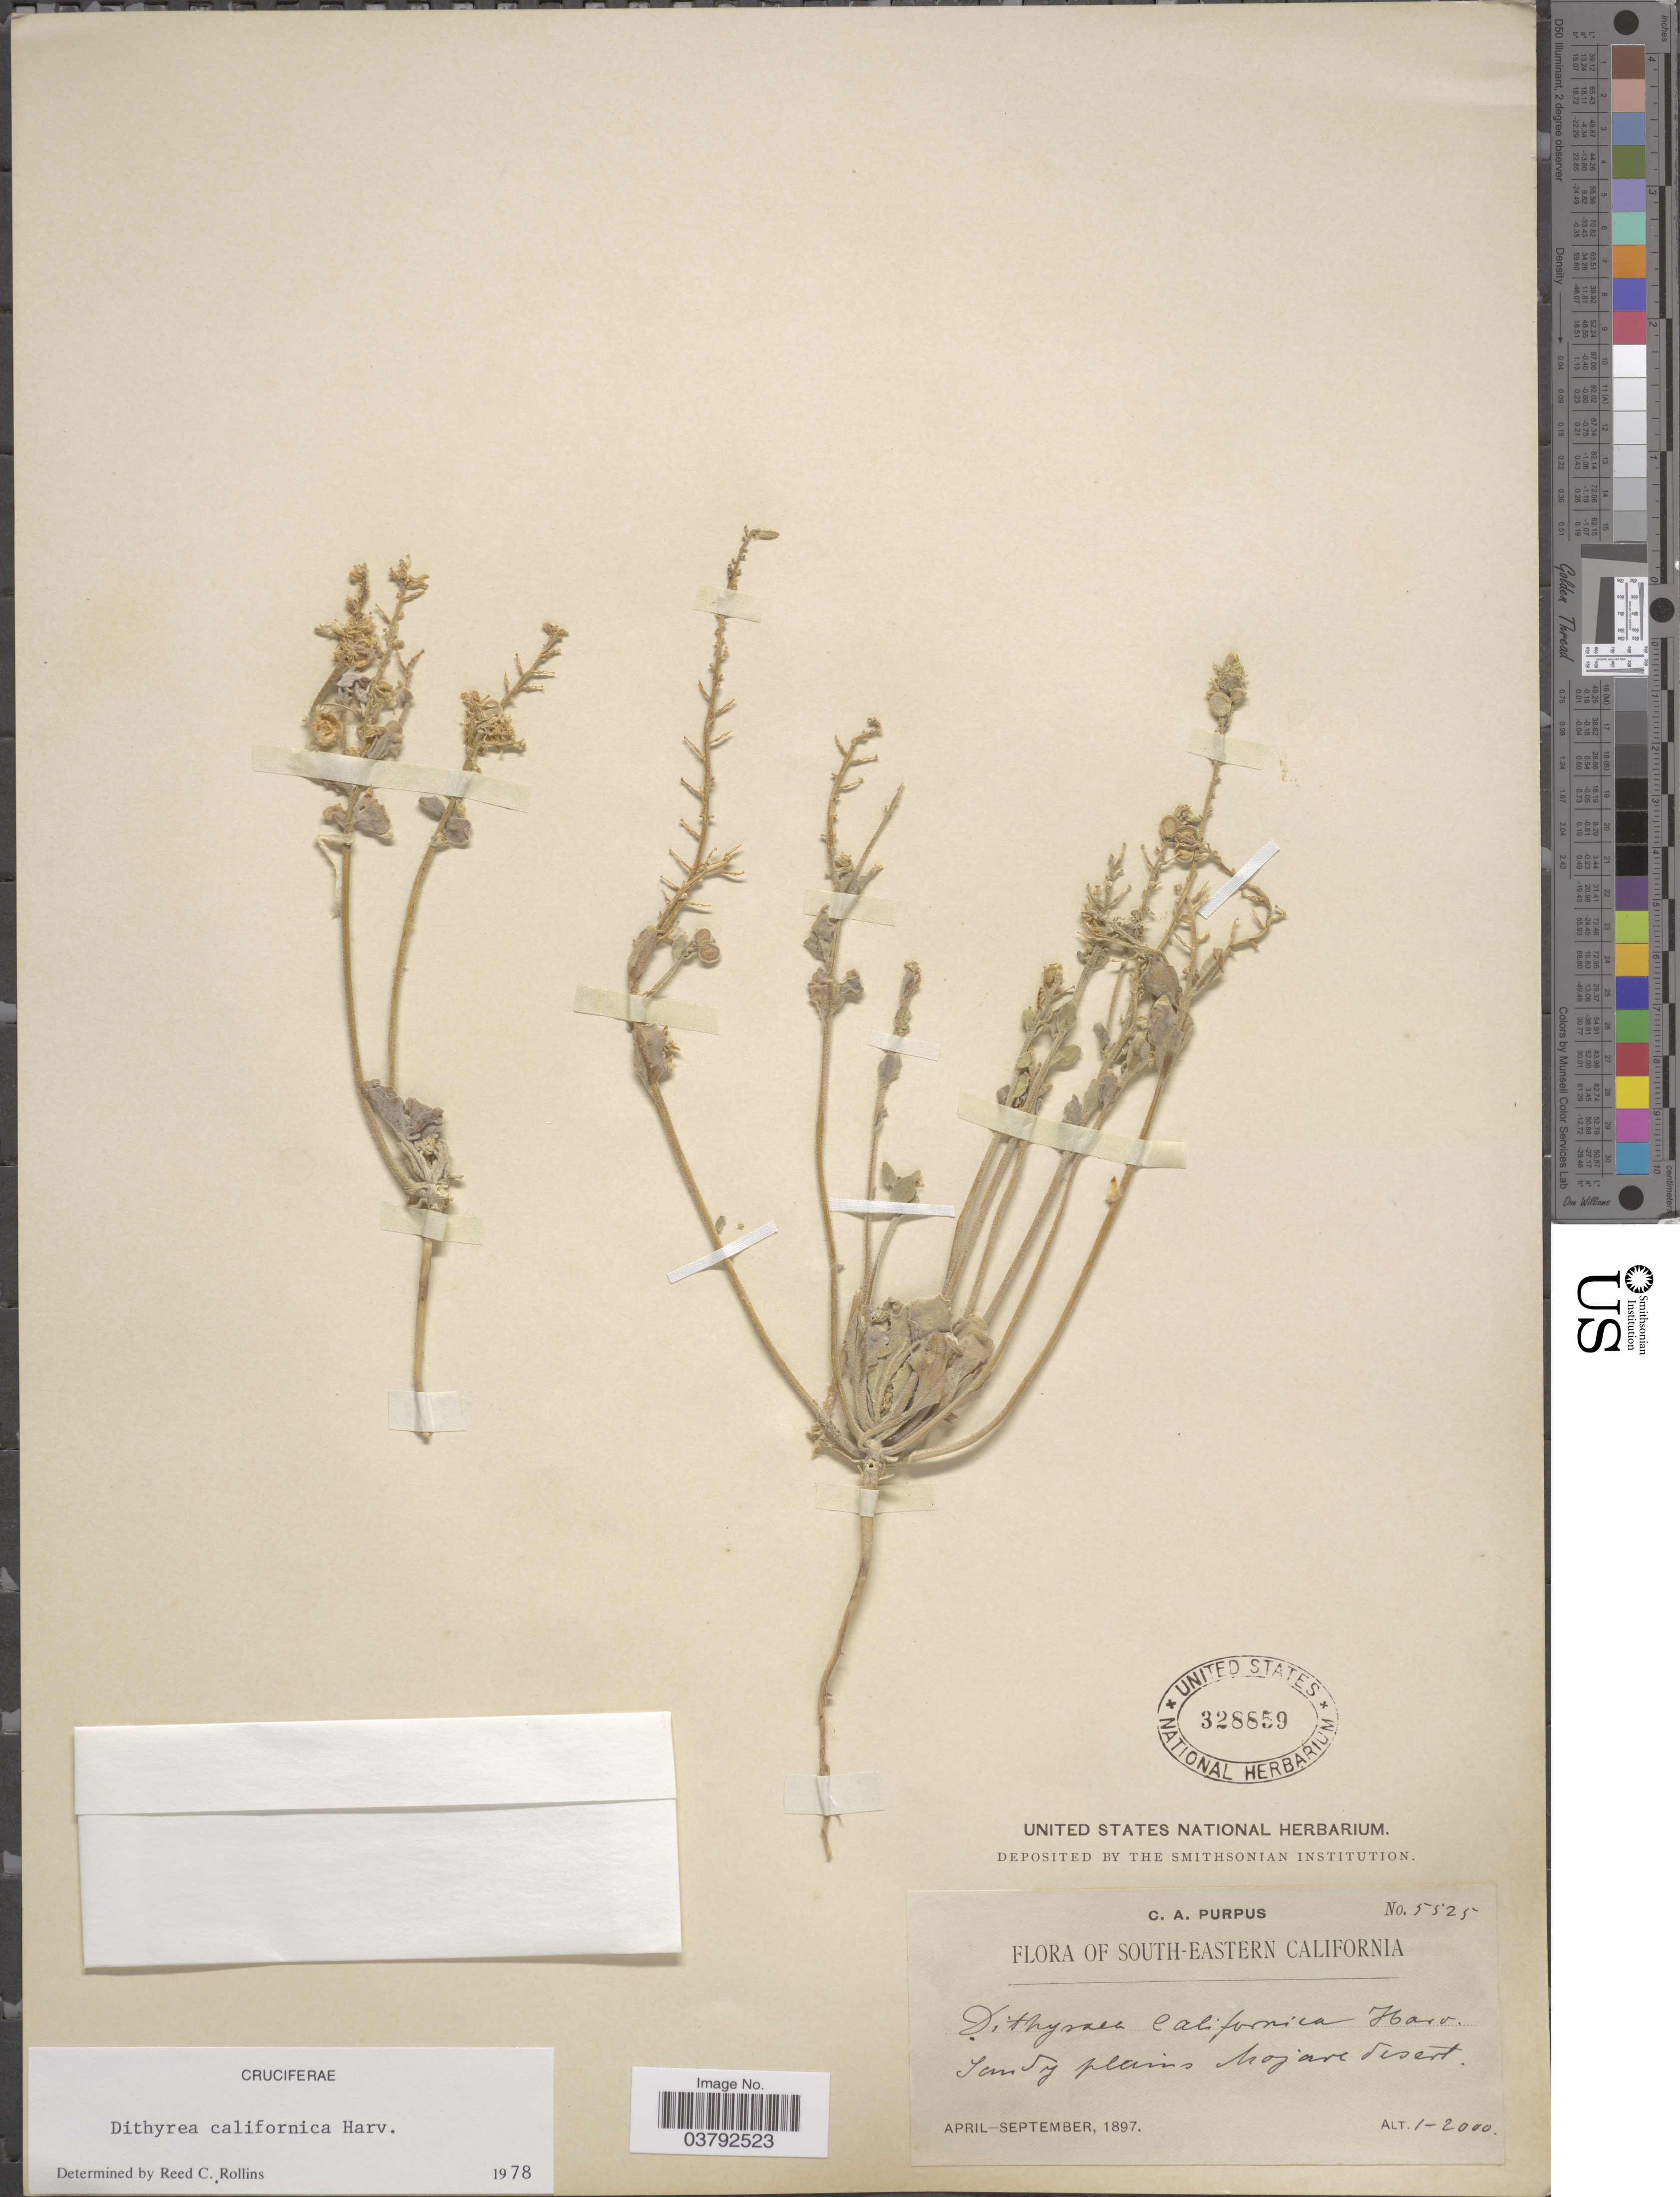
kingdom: Plantae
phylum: Tracheophyta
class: Magnoliopsida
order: Brassicales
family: Brassicaceae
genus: Dithyrea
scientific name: Dithyrea californica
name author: Harv.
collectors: C. A. Purpus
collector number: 5525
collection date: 1897-04/1897-09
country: United States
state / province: California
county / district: San Bernardino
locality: South-eastern California. Sandy plains Mojave Desert.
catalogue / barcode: US 328859